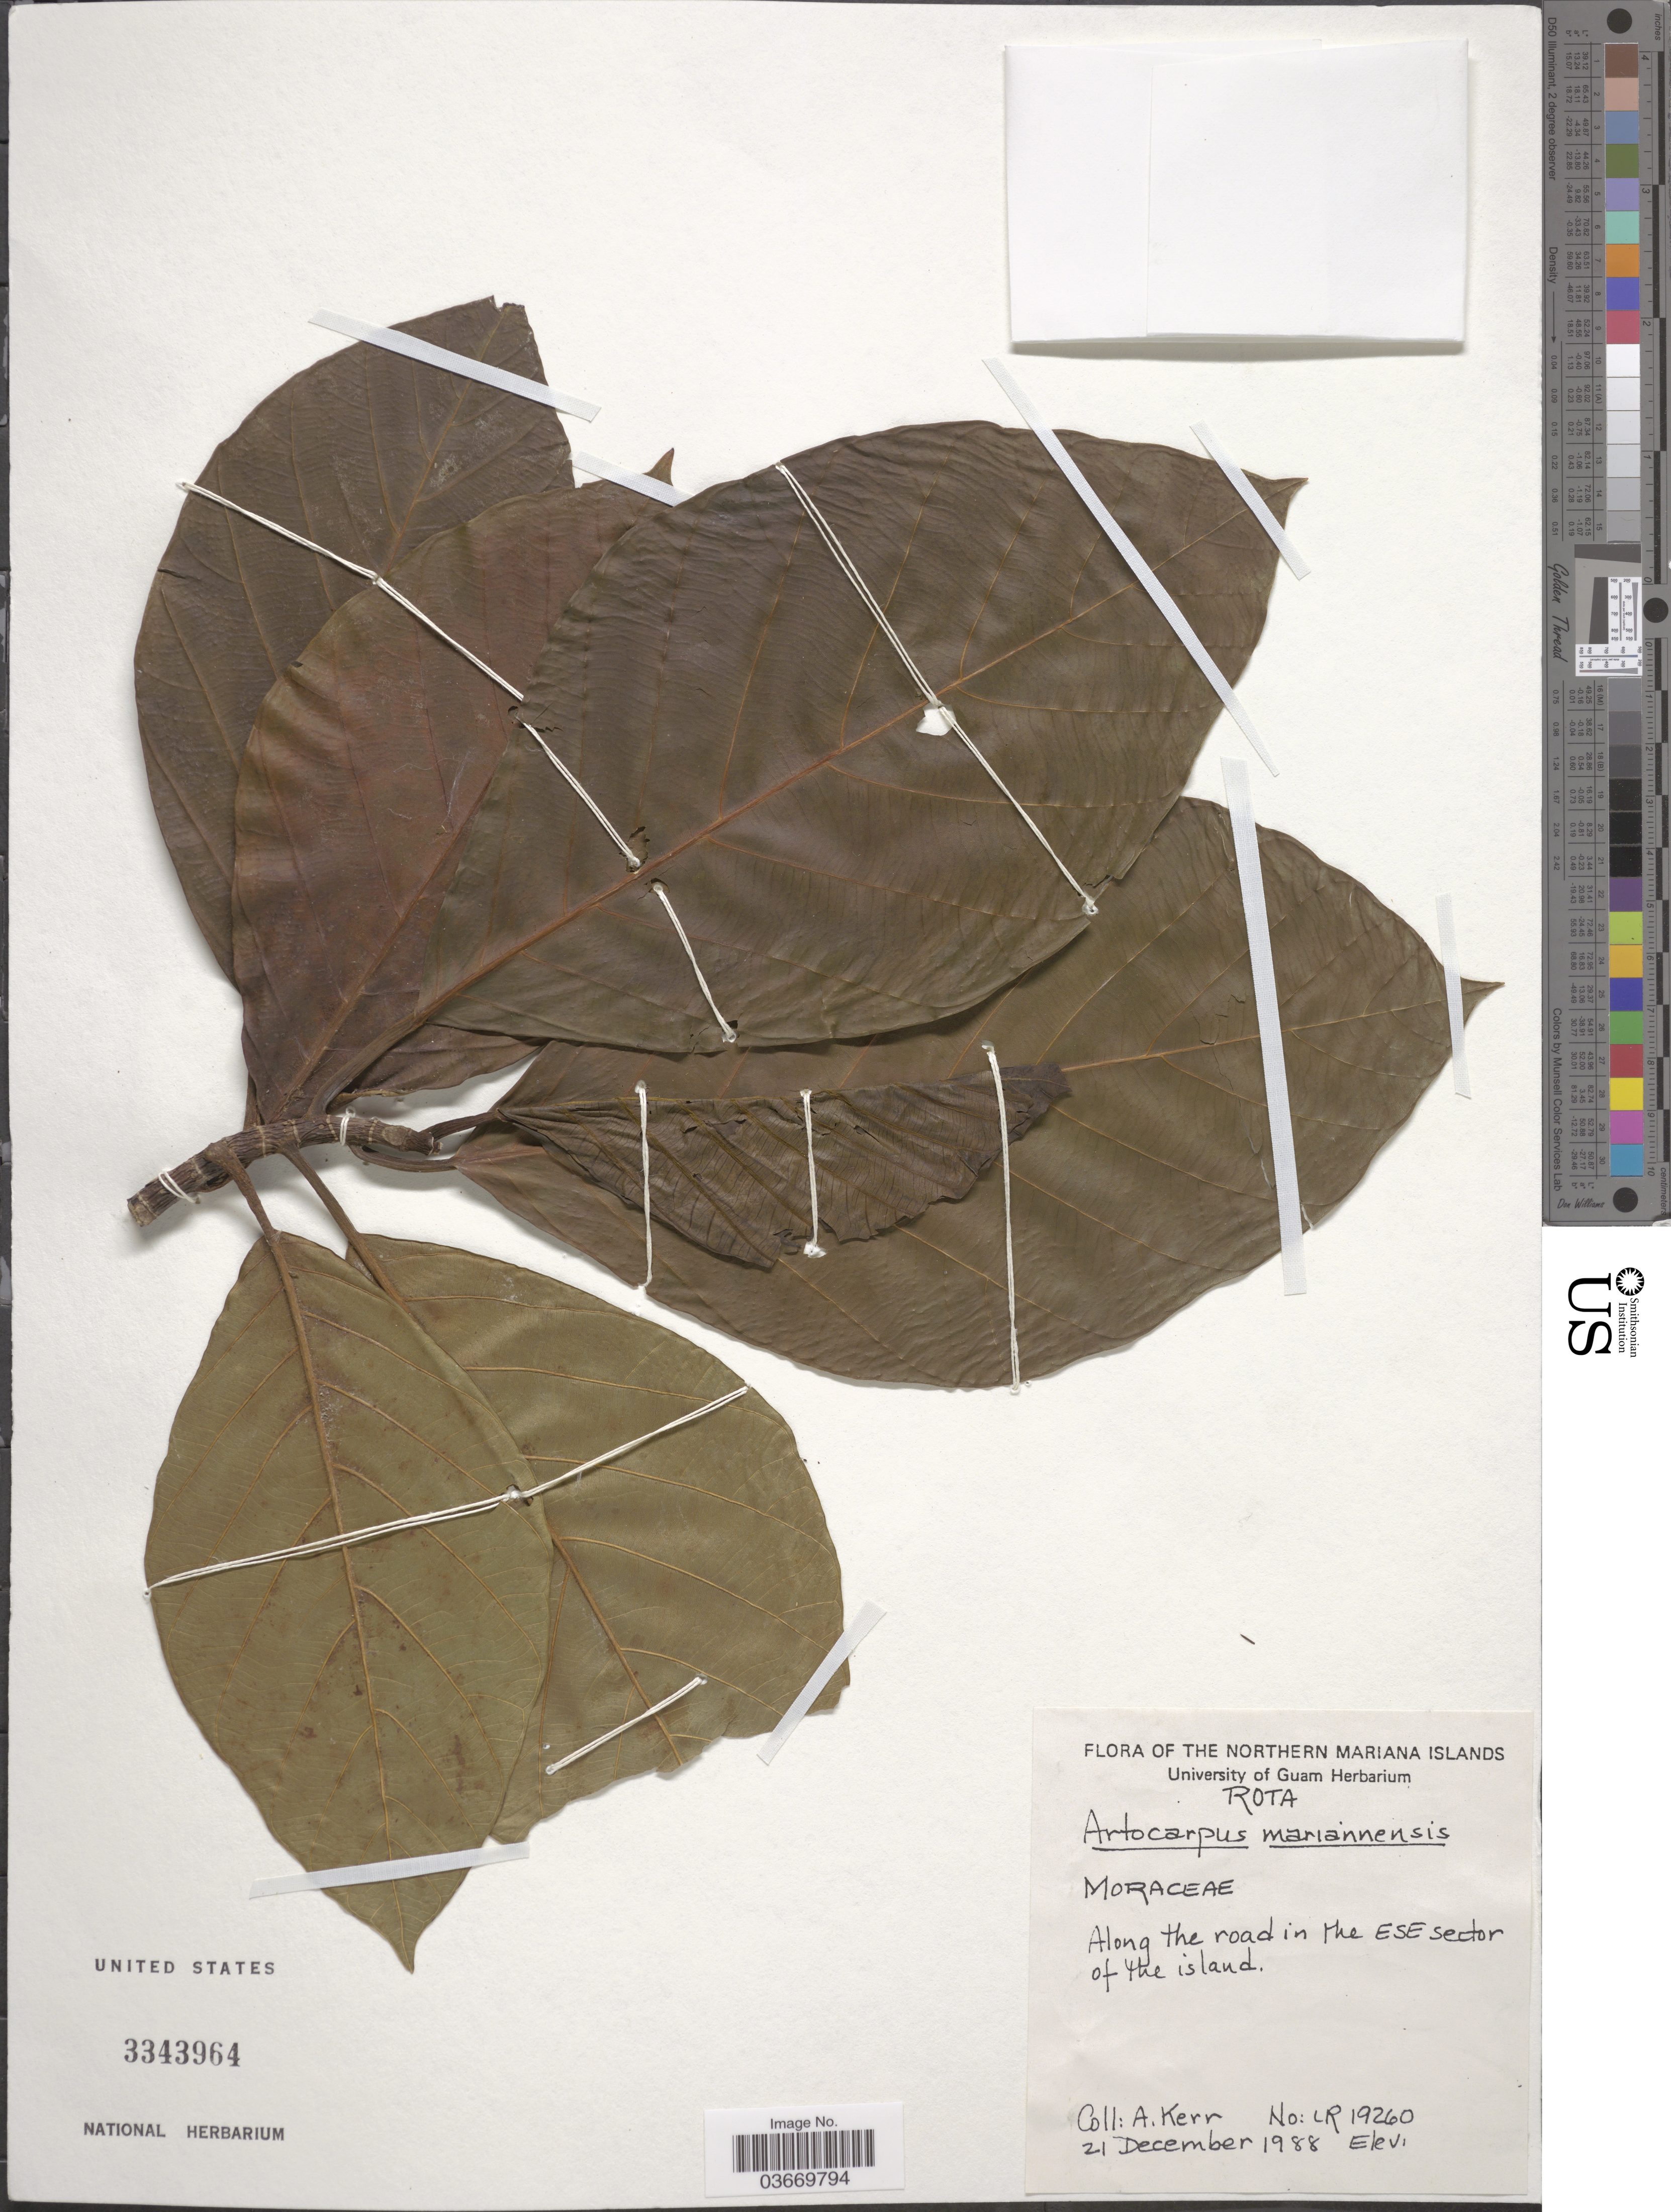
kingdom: Plantae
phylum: Tracheophyta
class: Magnoliopsida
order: Rosales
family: Moraceae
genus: Artocarpus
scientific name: Artocarpus mariannensis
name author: Trécul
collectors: A. Kerr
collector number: LR19260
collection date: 1988-12-21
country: Northern Mariana Islands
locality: Rota. Along the road in the ESE sector of the island.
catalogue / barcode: US 3343964